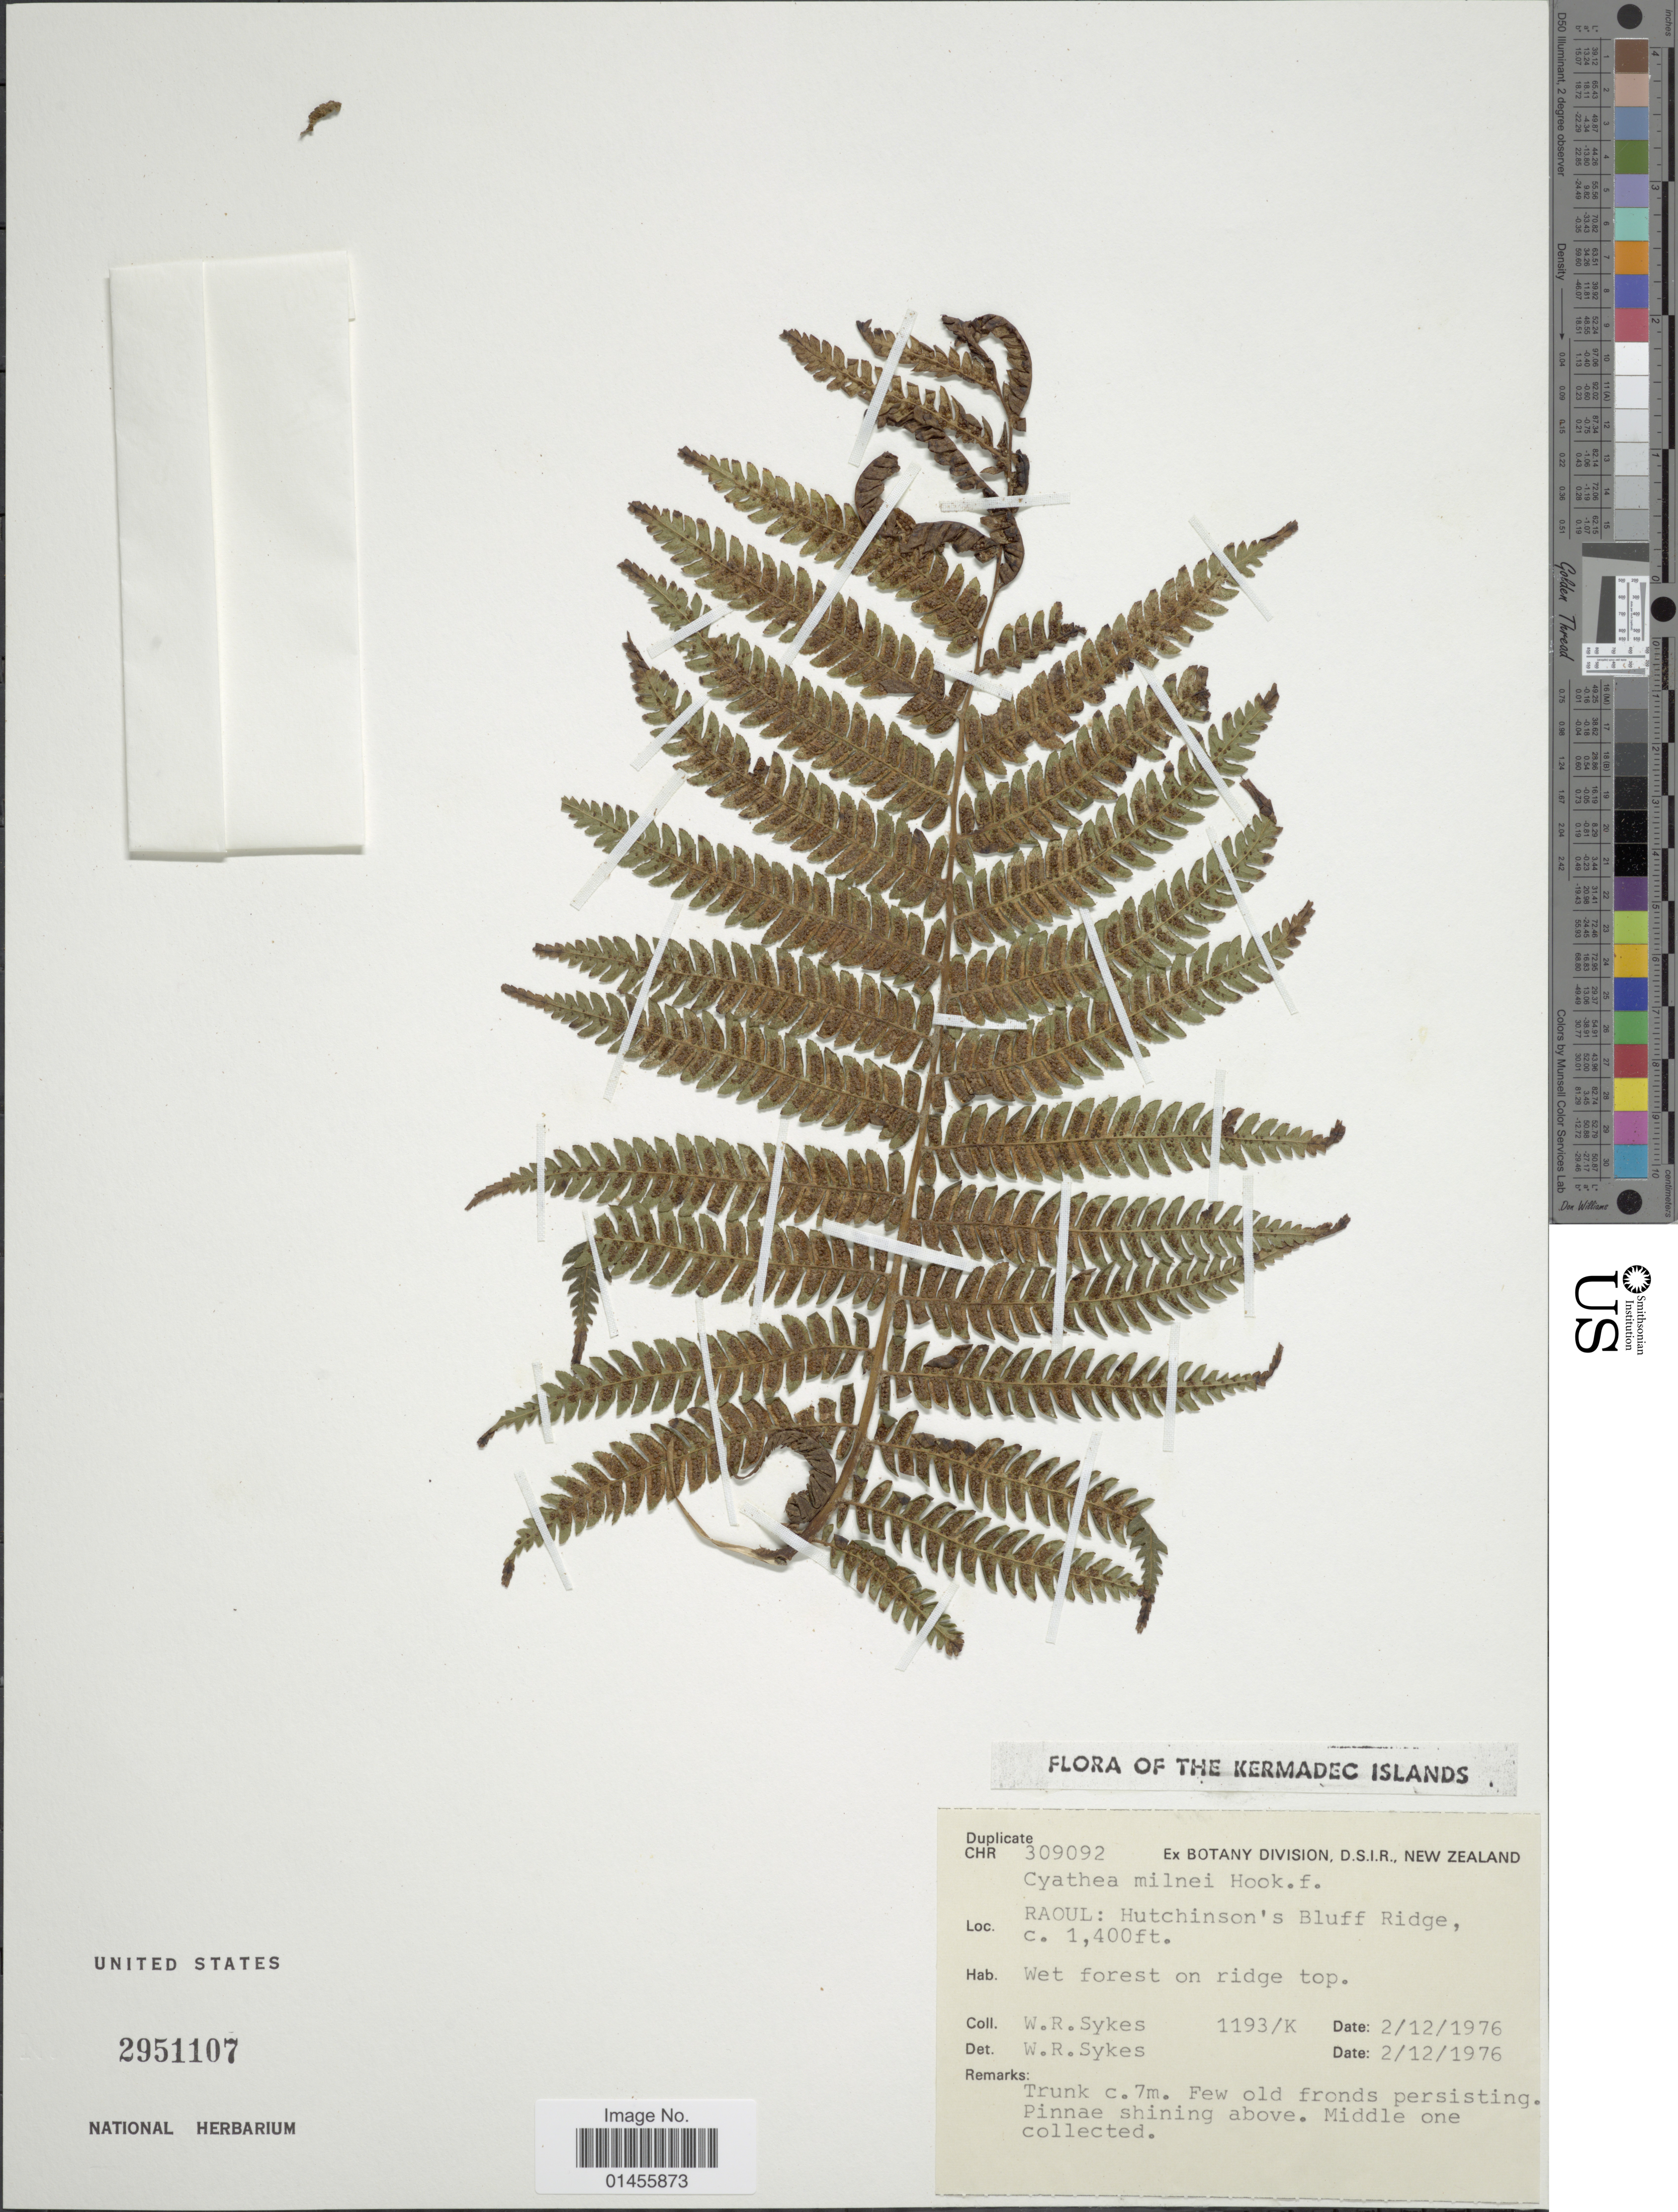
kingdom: Plantae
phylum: Tracheophyta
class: Polypodiopsida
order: Cyatheales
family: Cyatheaceae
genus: Alsophila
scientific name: Alsophila milnei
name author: (Hook.) R.M. Tryon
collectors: W. R. Sykes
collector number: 1193/K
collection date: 1976-12-02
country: New Zealand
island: Raoul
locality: Raoul: Hutchinson's Bluff Ridge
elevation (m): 427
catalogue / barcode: US 2951107